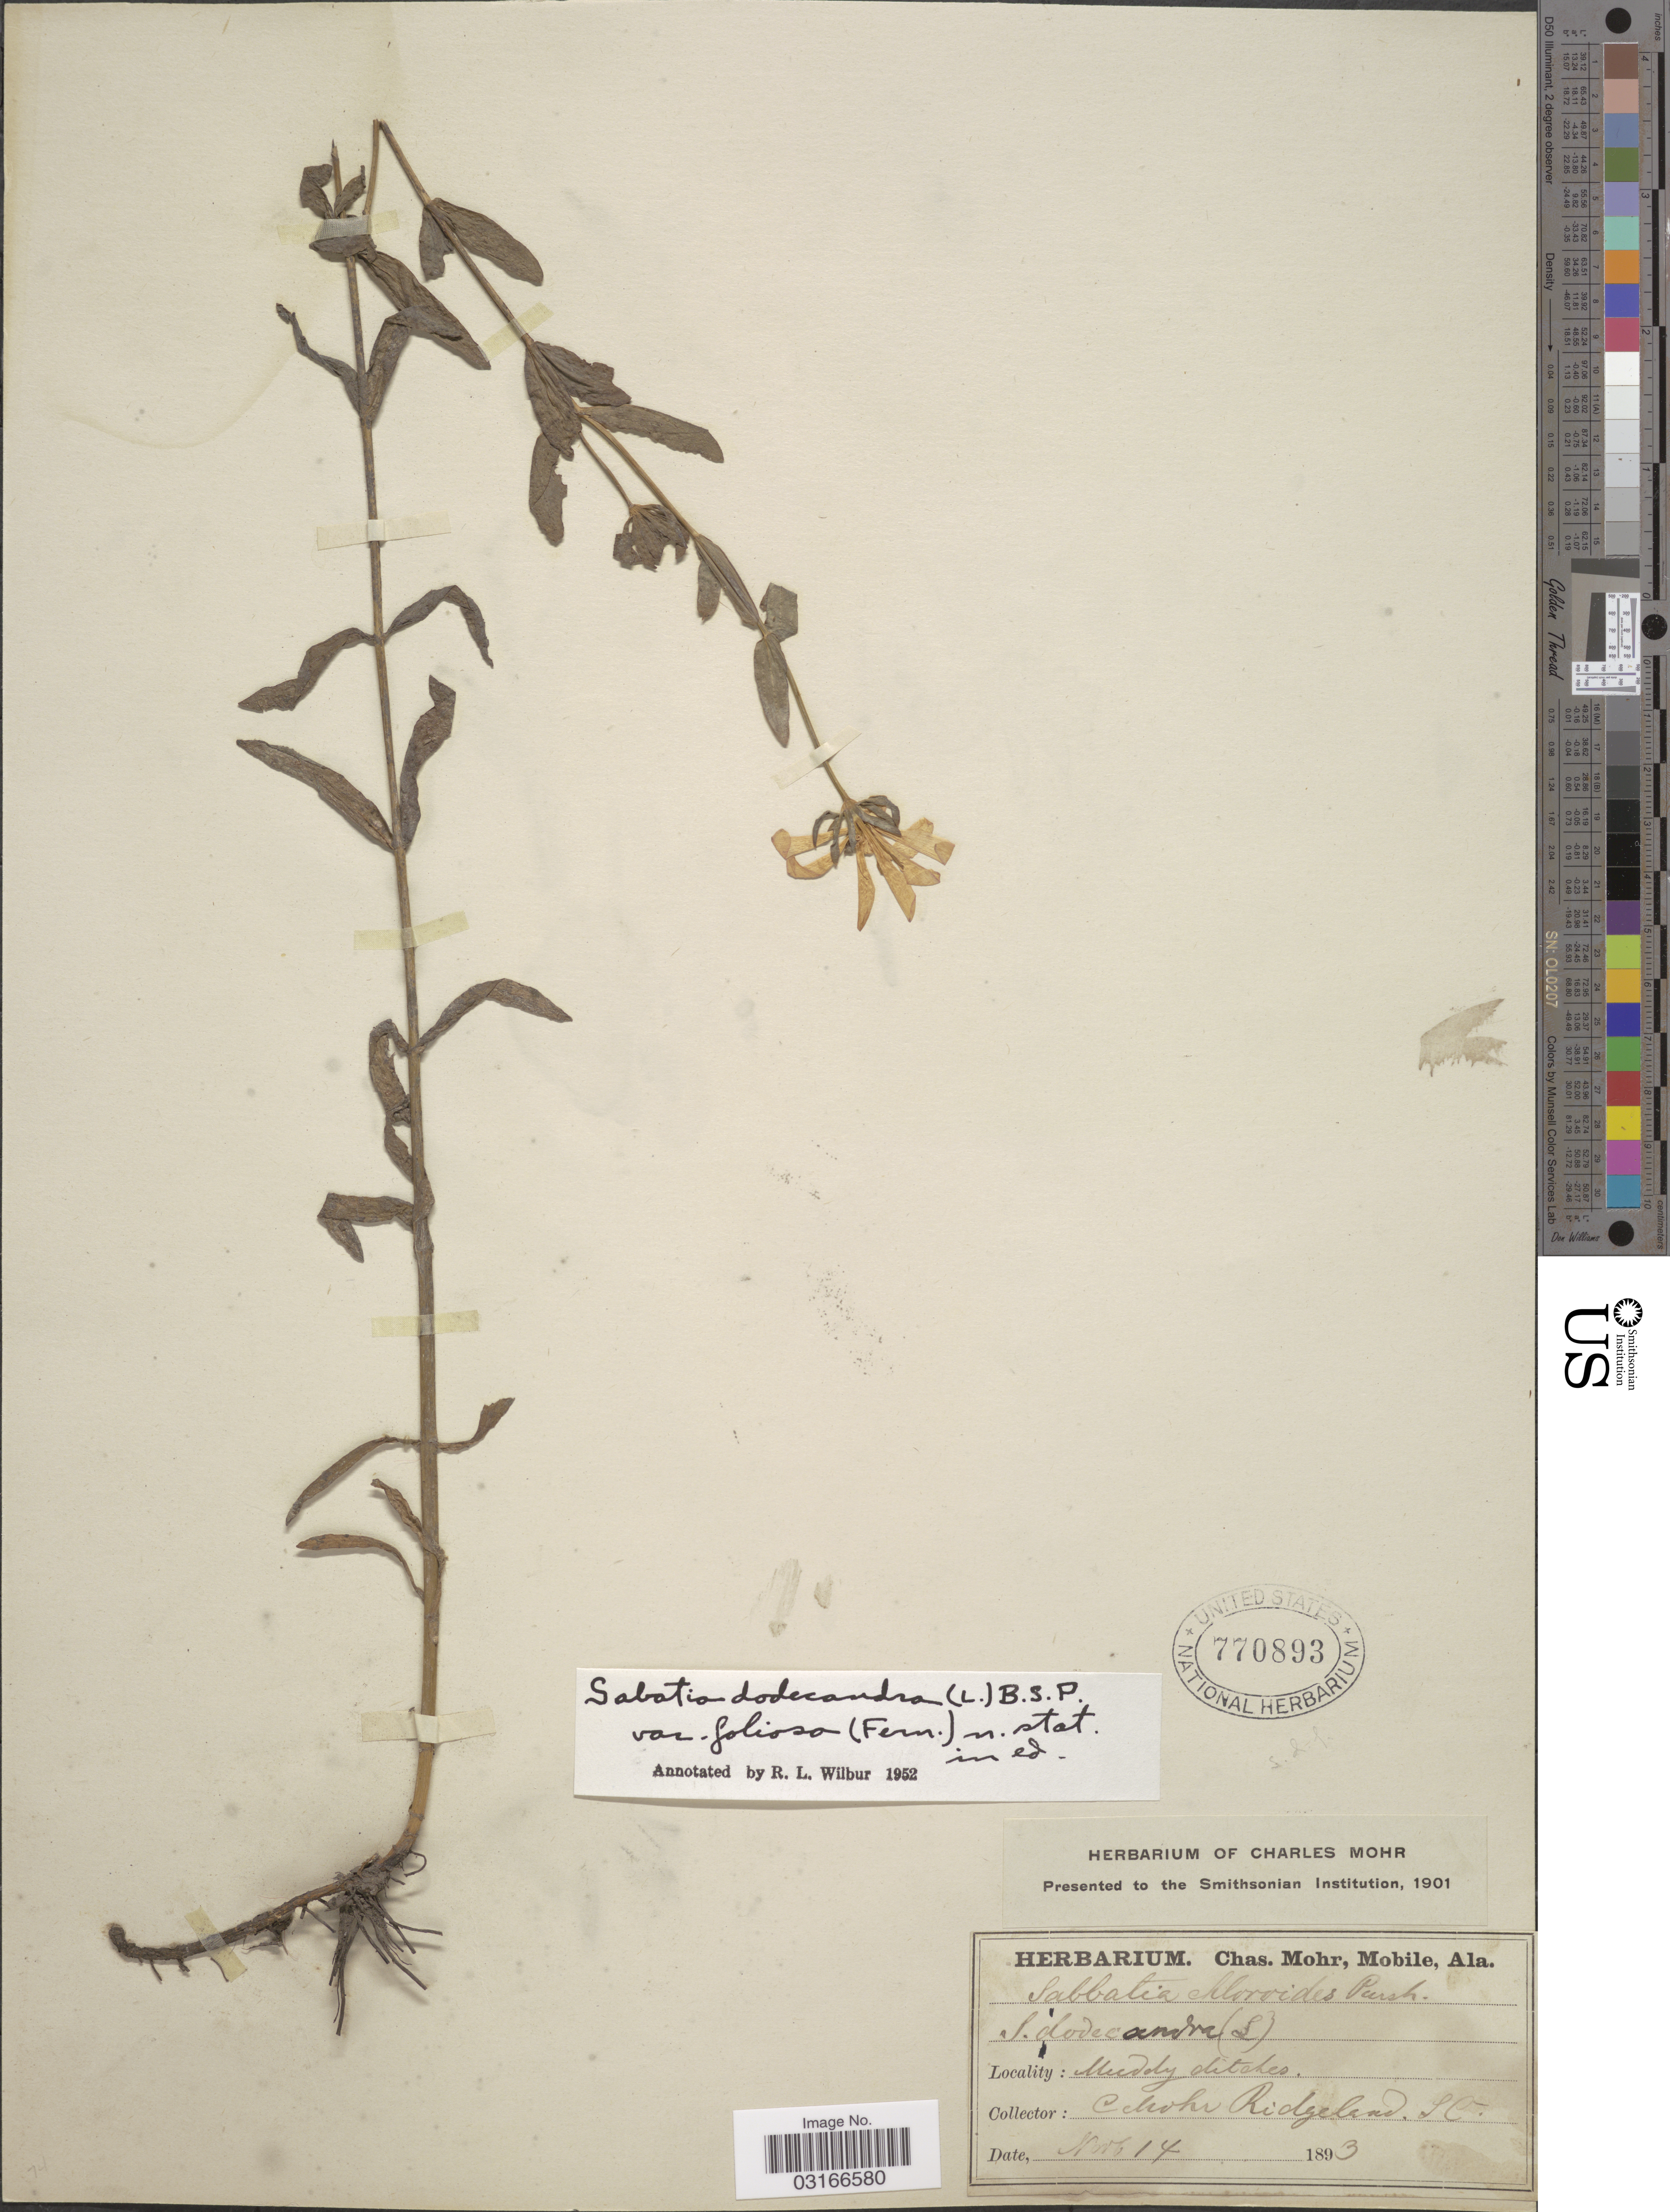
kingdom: Plantae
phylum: Tracheophyta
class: Magnoliopsida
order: Gentianales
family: Gentianaceae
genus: Sabatia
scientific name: Sabatia dodecandra var. foliosa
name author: (Fernald) Wilbur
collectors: Mohr, C. T. (herbarium)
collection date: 1893-11-14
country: United States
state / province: South Carolina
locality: Ridgeland.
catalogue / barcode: US 770893